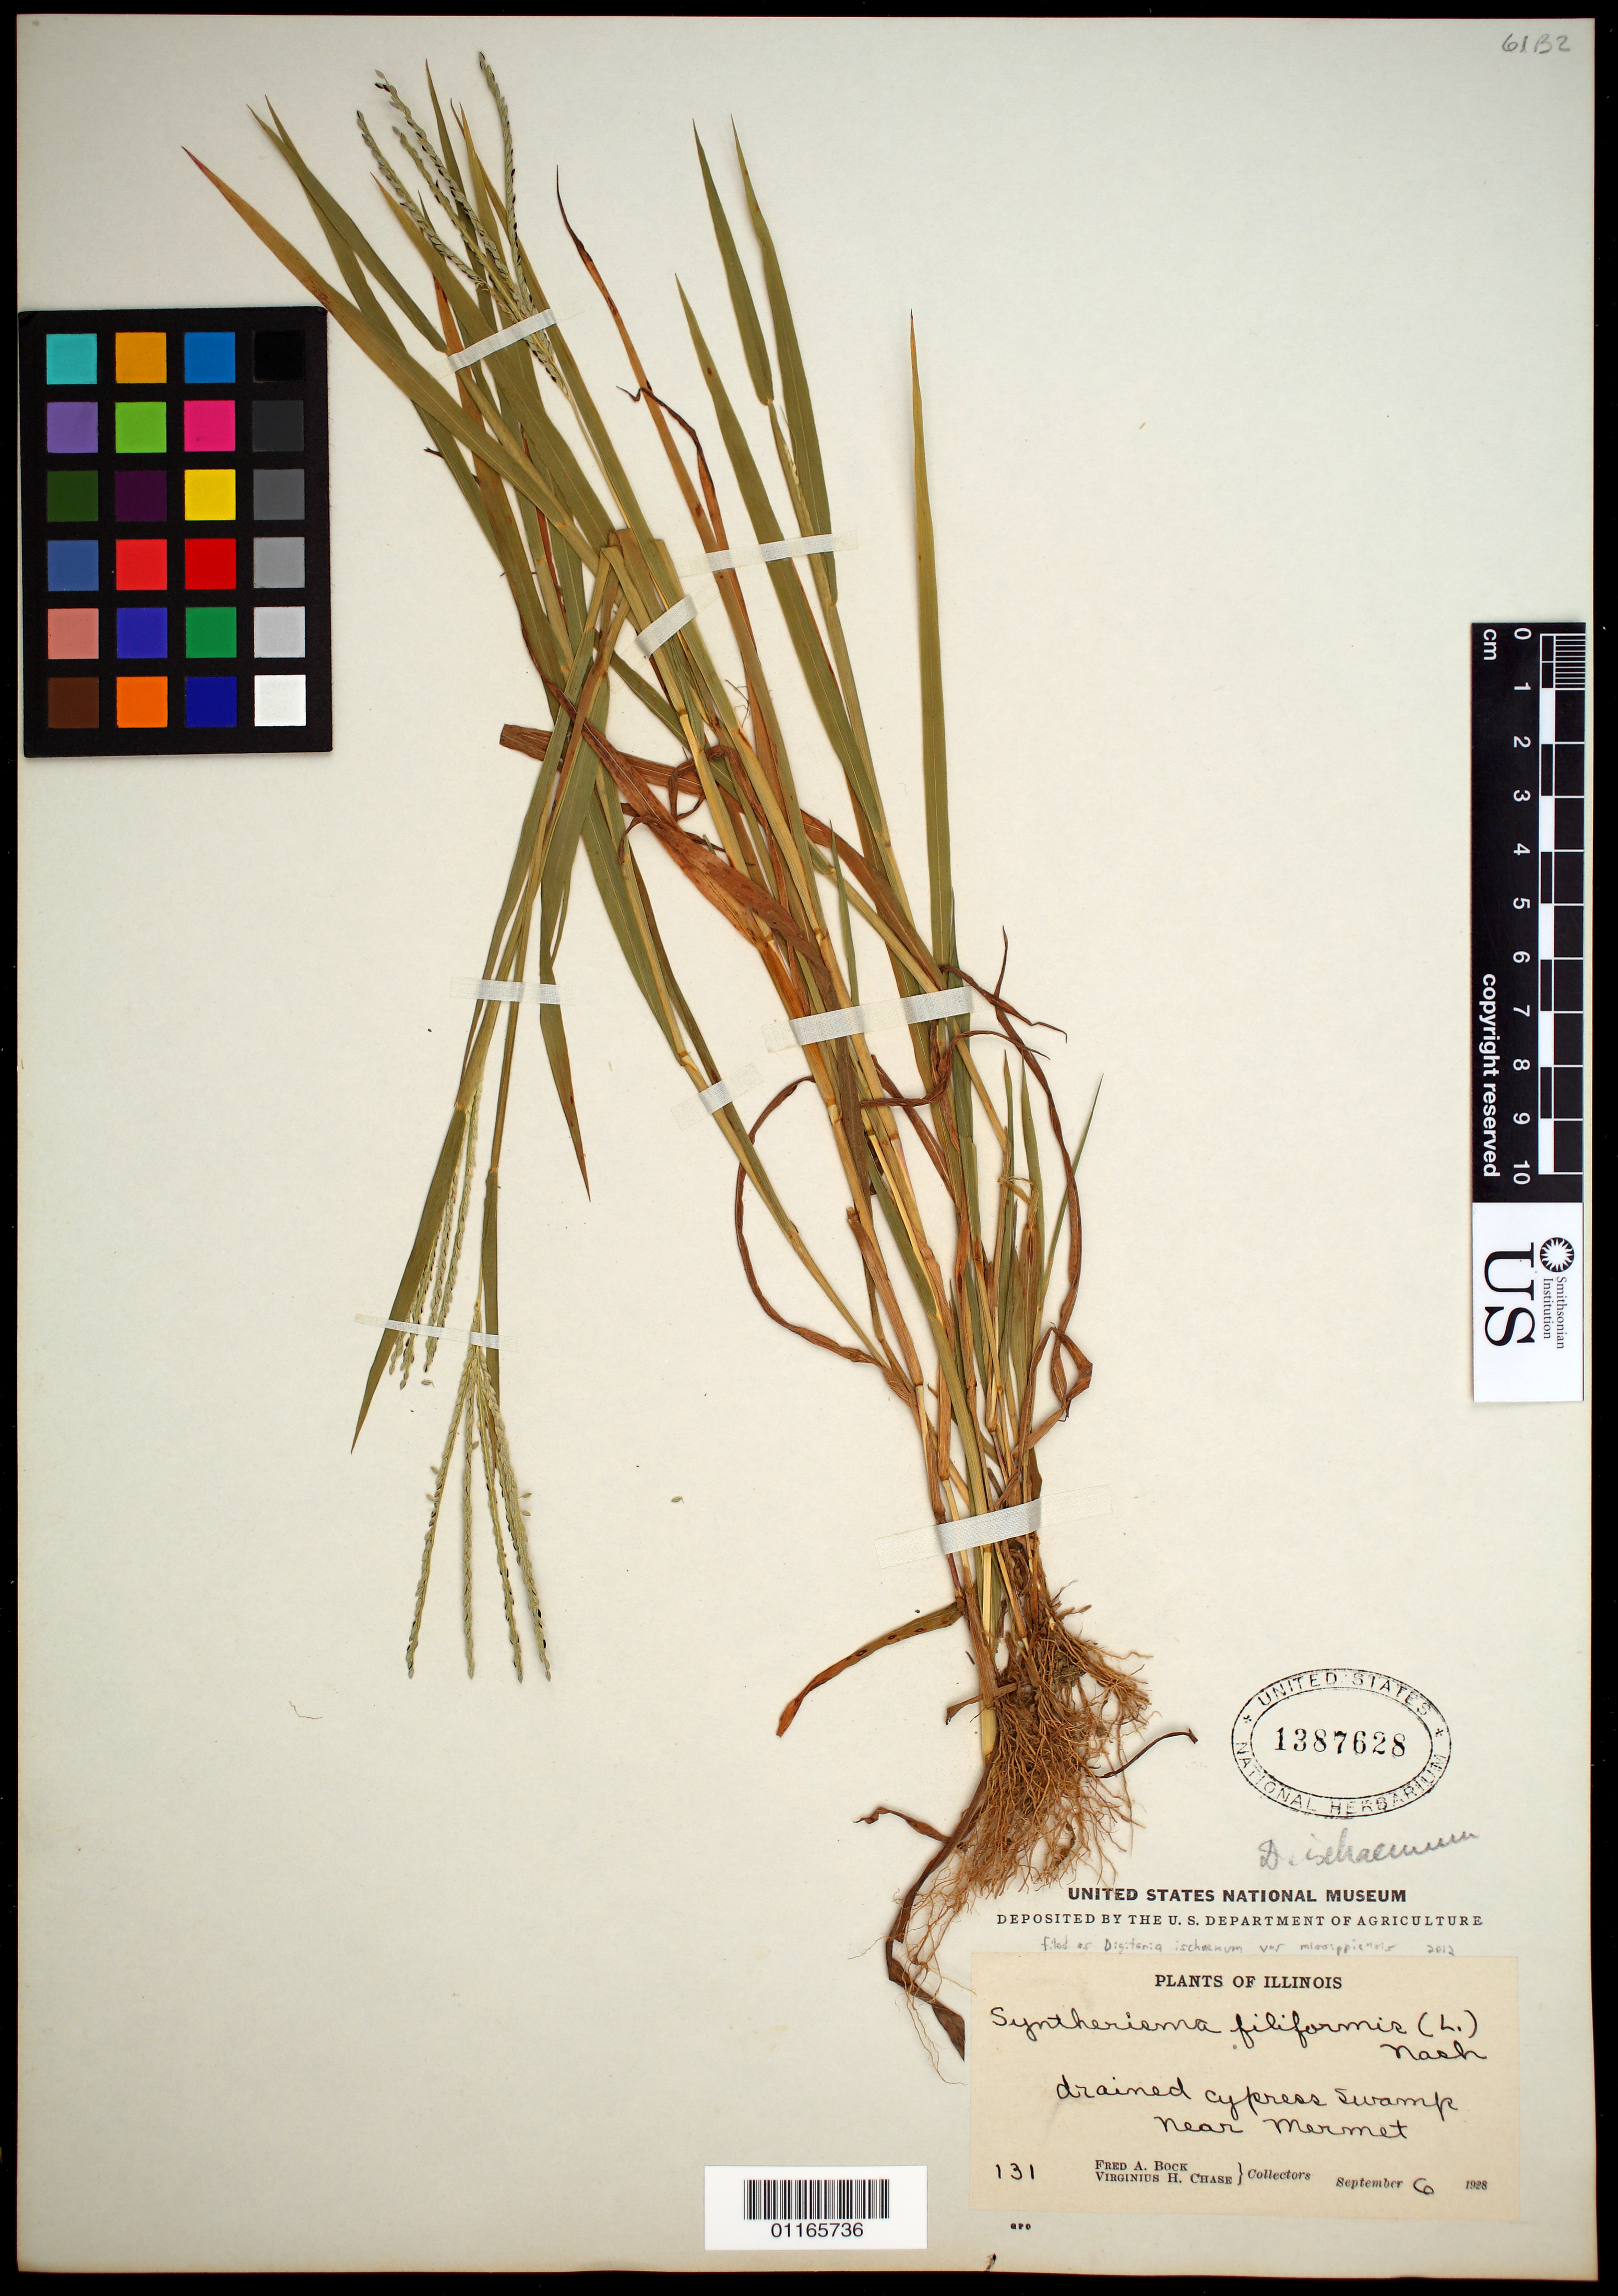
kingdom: Plantae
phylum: Tracheophyta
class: Liliopsida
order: Poales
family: Poaceae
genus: Digitaria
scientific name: Digitaria ischaemum var. mississippiensis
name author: (Gatt.) Fernald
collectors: F. Bock & V. H. Chase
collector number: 131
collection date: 1928-09-06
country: United States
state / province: Illinois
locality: Near Mermet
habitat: drained cypress swamp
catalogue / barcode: US 1387628